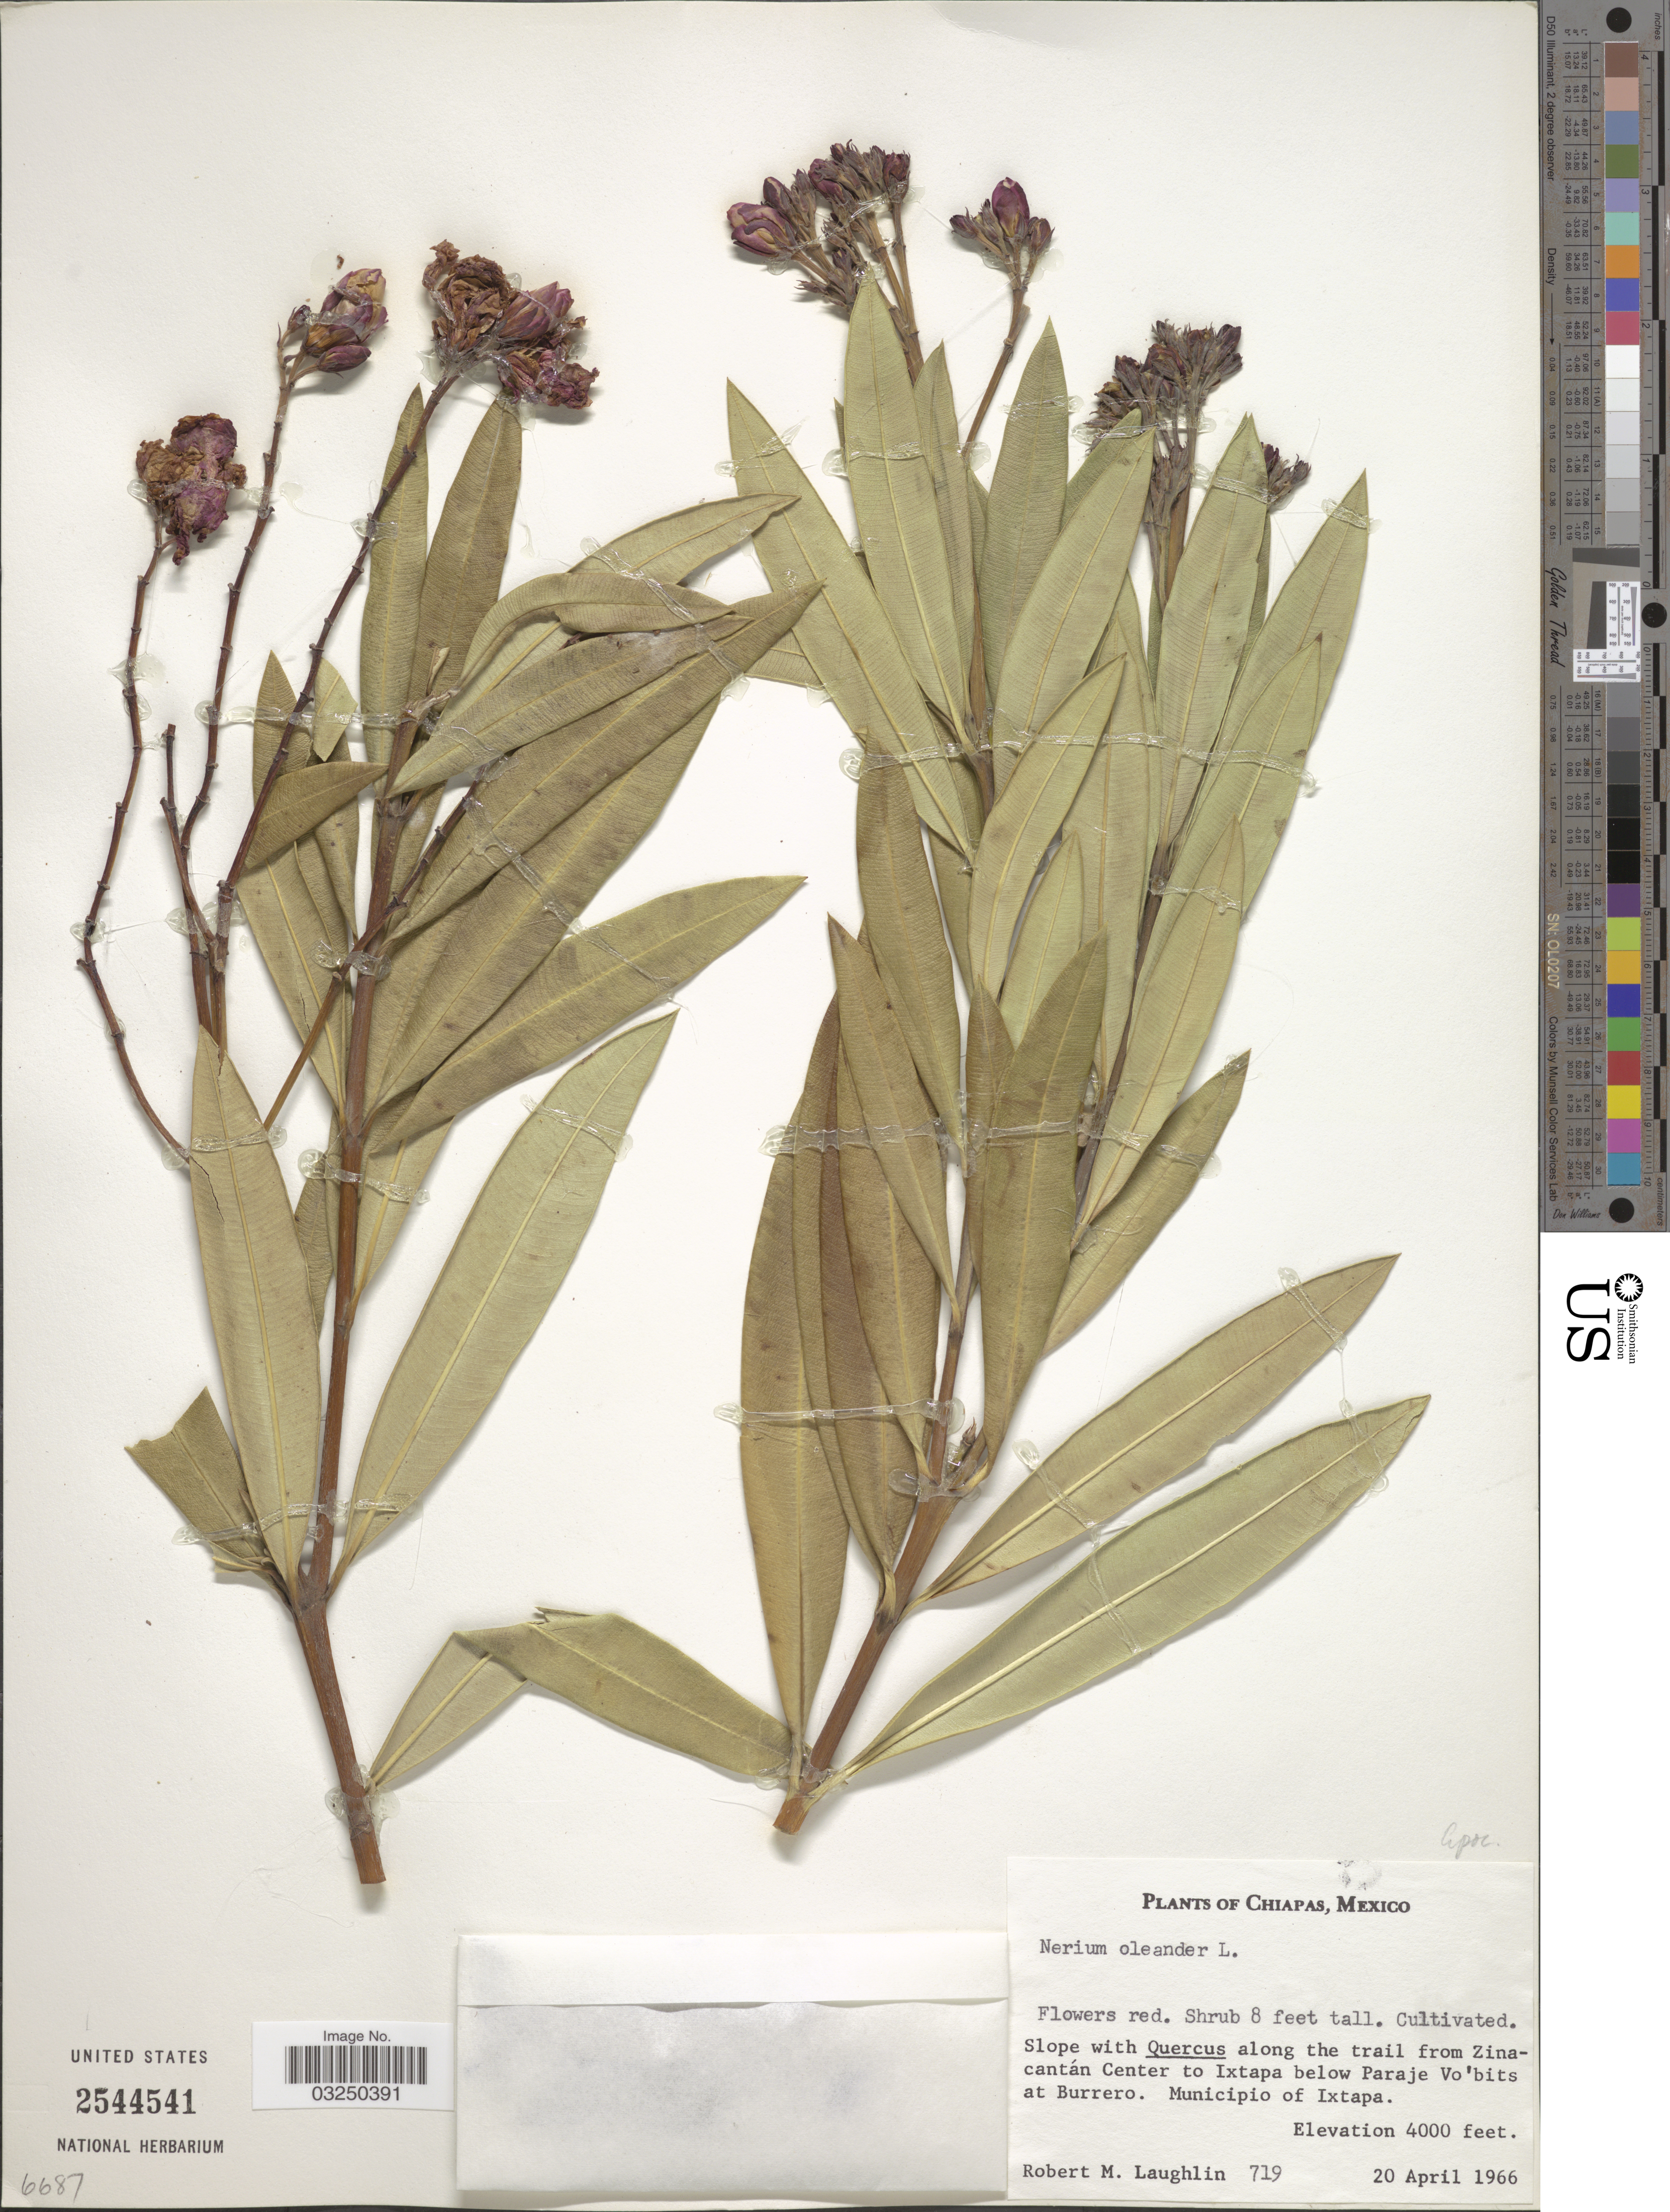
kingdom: Plantae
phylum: Tracheophyta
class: Magnoliopsida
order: Gentianales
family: Apocynaceae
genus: Nerium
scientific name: Nerium oleander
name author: L.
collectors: R. M. Laughlin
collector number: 719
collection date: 1966-04-20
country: Mexico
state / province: Chiapas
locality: Slope with Quercus along the trail from Zinacantán Center to Ixtapa below Paraje Vo'bits at Burrero. Municipio of Ixtapa.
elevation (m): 1219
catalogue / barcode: US 2544541